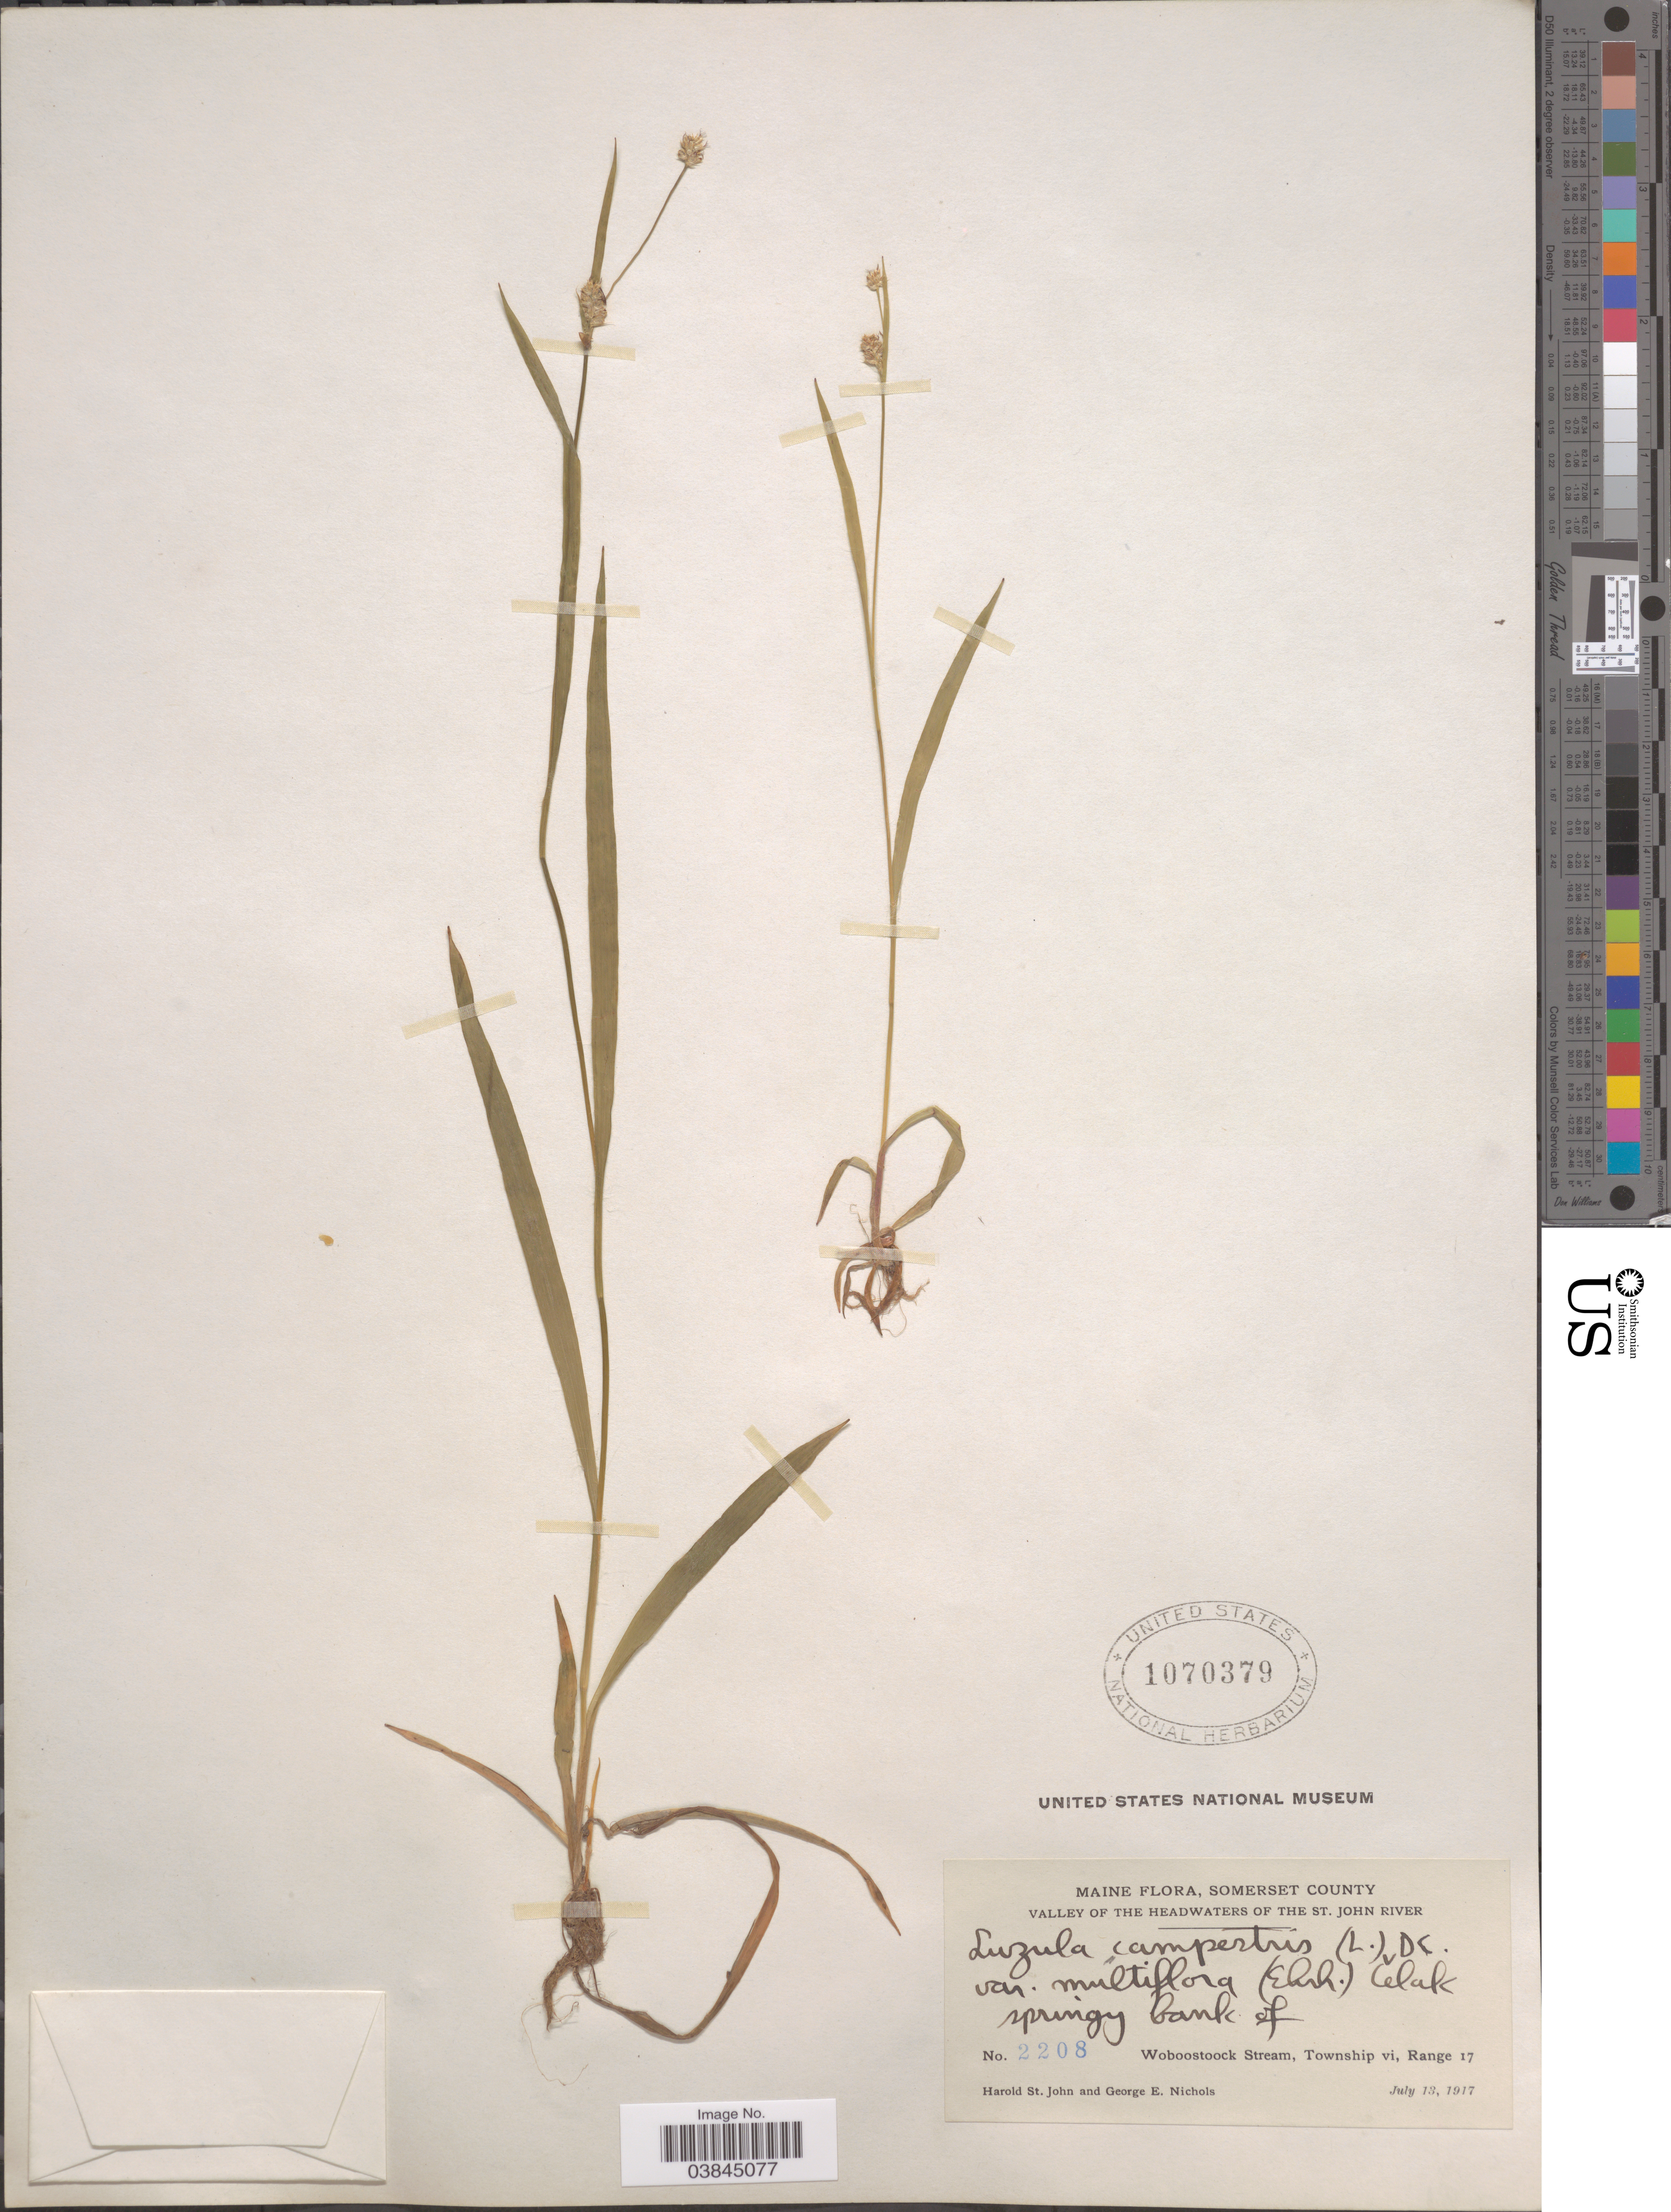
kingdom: Plantae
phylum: Tracheophyta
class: Liliopsida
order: Poales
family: Juncaceae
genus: Luzula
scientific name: Luzula campestris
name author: (L.) DC.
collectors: H. St. John & G. E. Nichols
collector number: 2208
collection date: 1917-07-13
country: United States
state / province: Maine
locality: Somerset County. Valley of the Headwaters of the St. John River. Springy bank of Woboostoock Stream, Township vi, Range 17.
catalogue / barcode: US 1070379